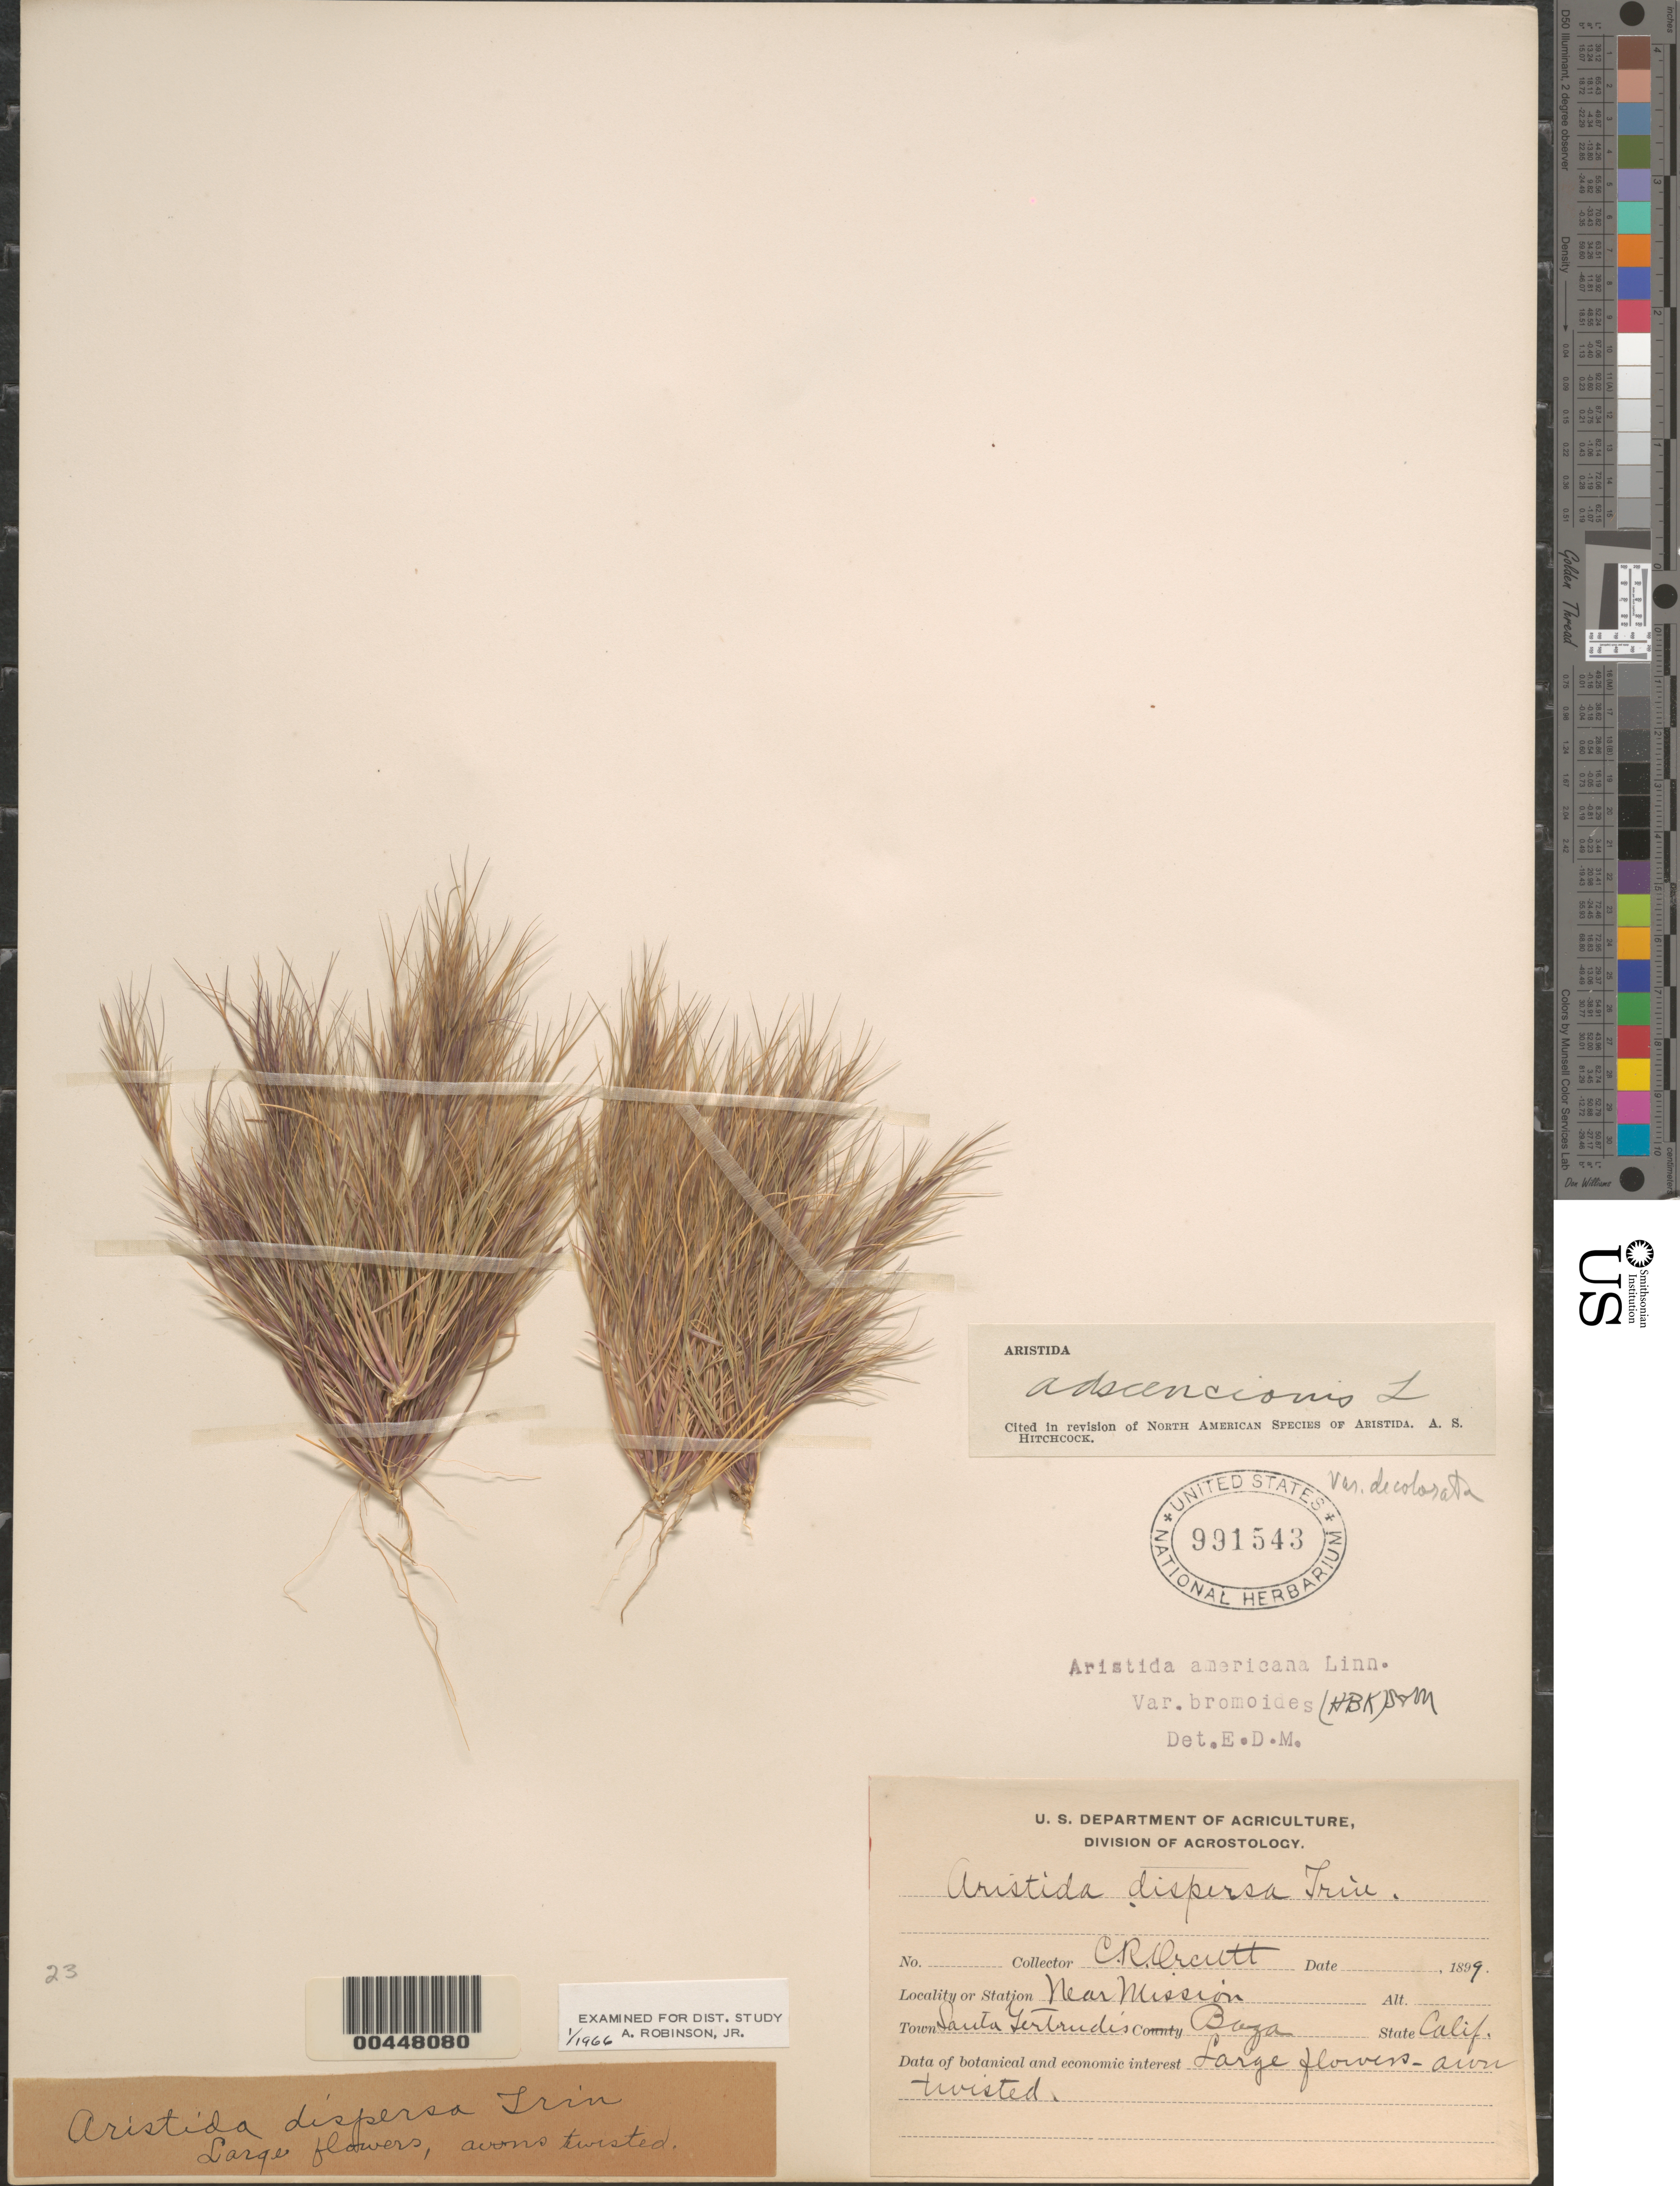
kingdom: Plantae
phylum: Tracheophyta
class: Liliopsida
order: Poales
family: Poaceae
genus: Aristida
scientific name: Aristida adscensionis var. decolorata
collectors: C. R. Orcutt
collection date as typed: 1899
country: Mexico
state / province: Baja California Norte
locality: Near Mission, Santa Gertrudes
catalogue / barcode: US 991543